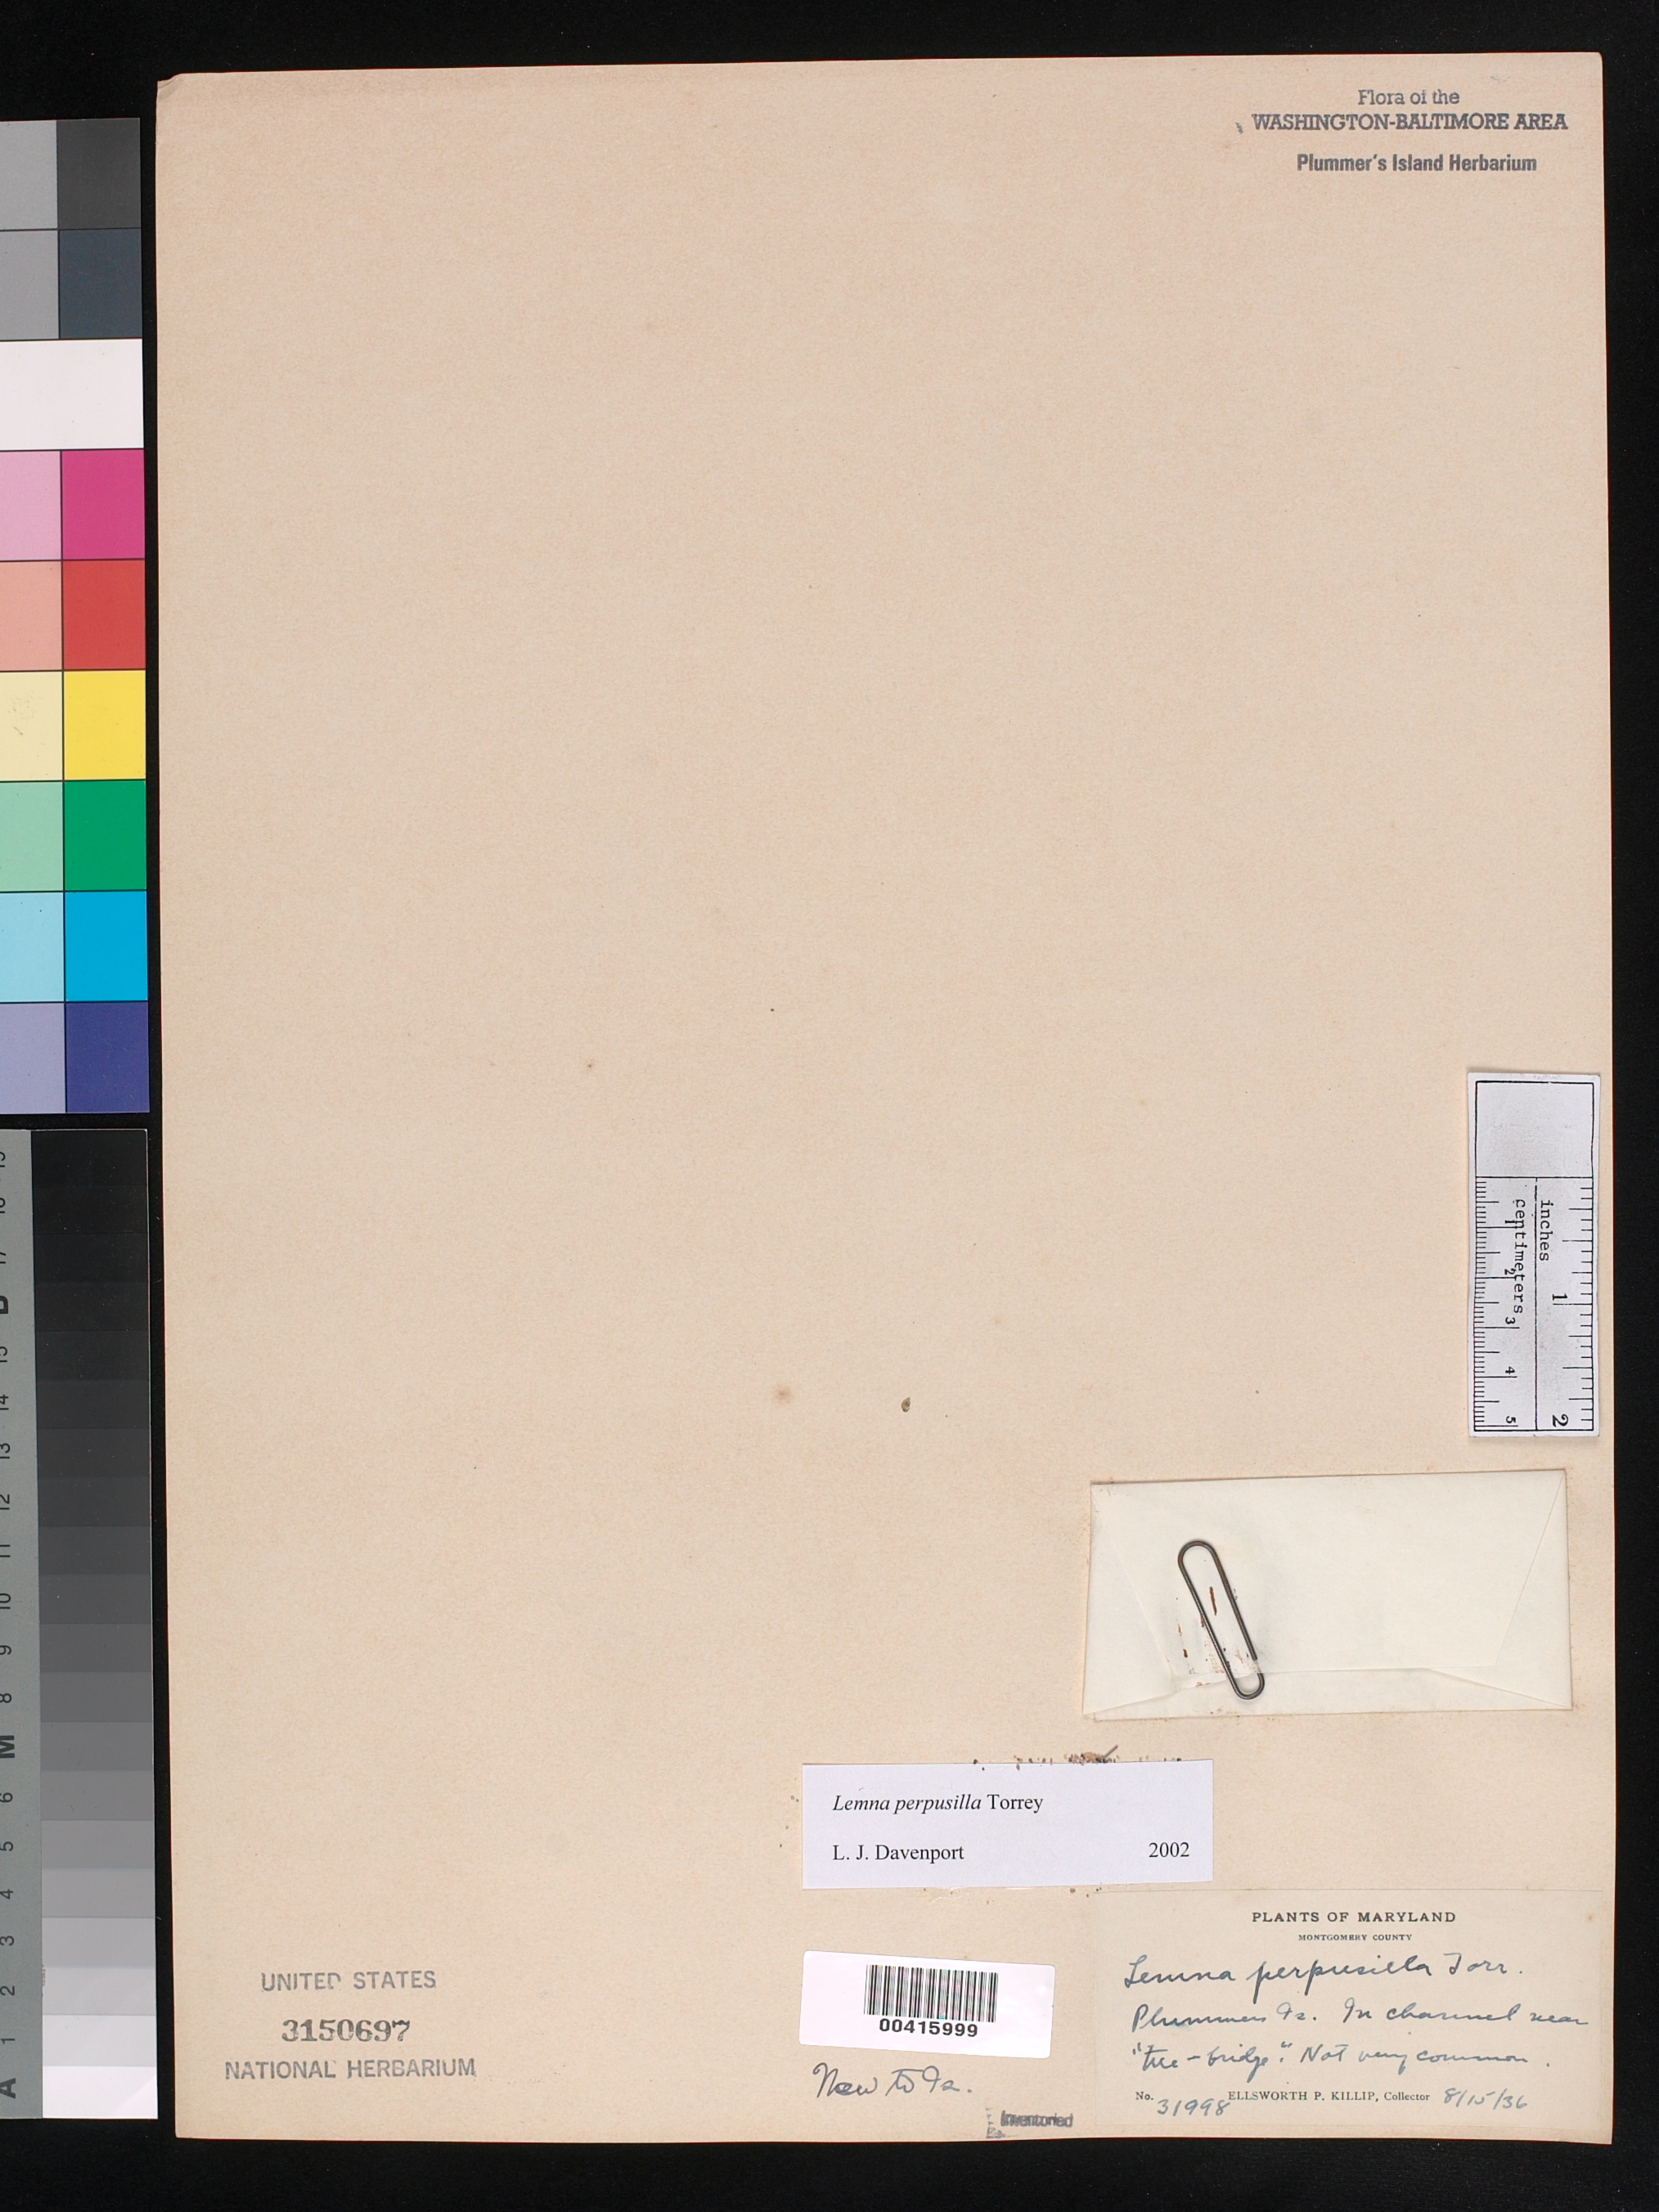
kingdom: Plantae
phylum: Tracheophyta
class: Liliopsida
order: Alismatales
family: Araceae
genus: Lemna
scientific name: Lemna perpusilla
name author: Torr.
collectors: E. P. Killip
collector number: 31998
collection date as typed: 15 Aug 1936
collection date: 1936-08-15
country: United States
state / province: Maryland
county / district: Montgomery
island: Plummers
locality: Plummer's Island; in channel near "tree bridge" C. & O. Canal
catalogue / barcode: US 3150697